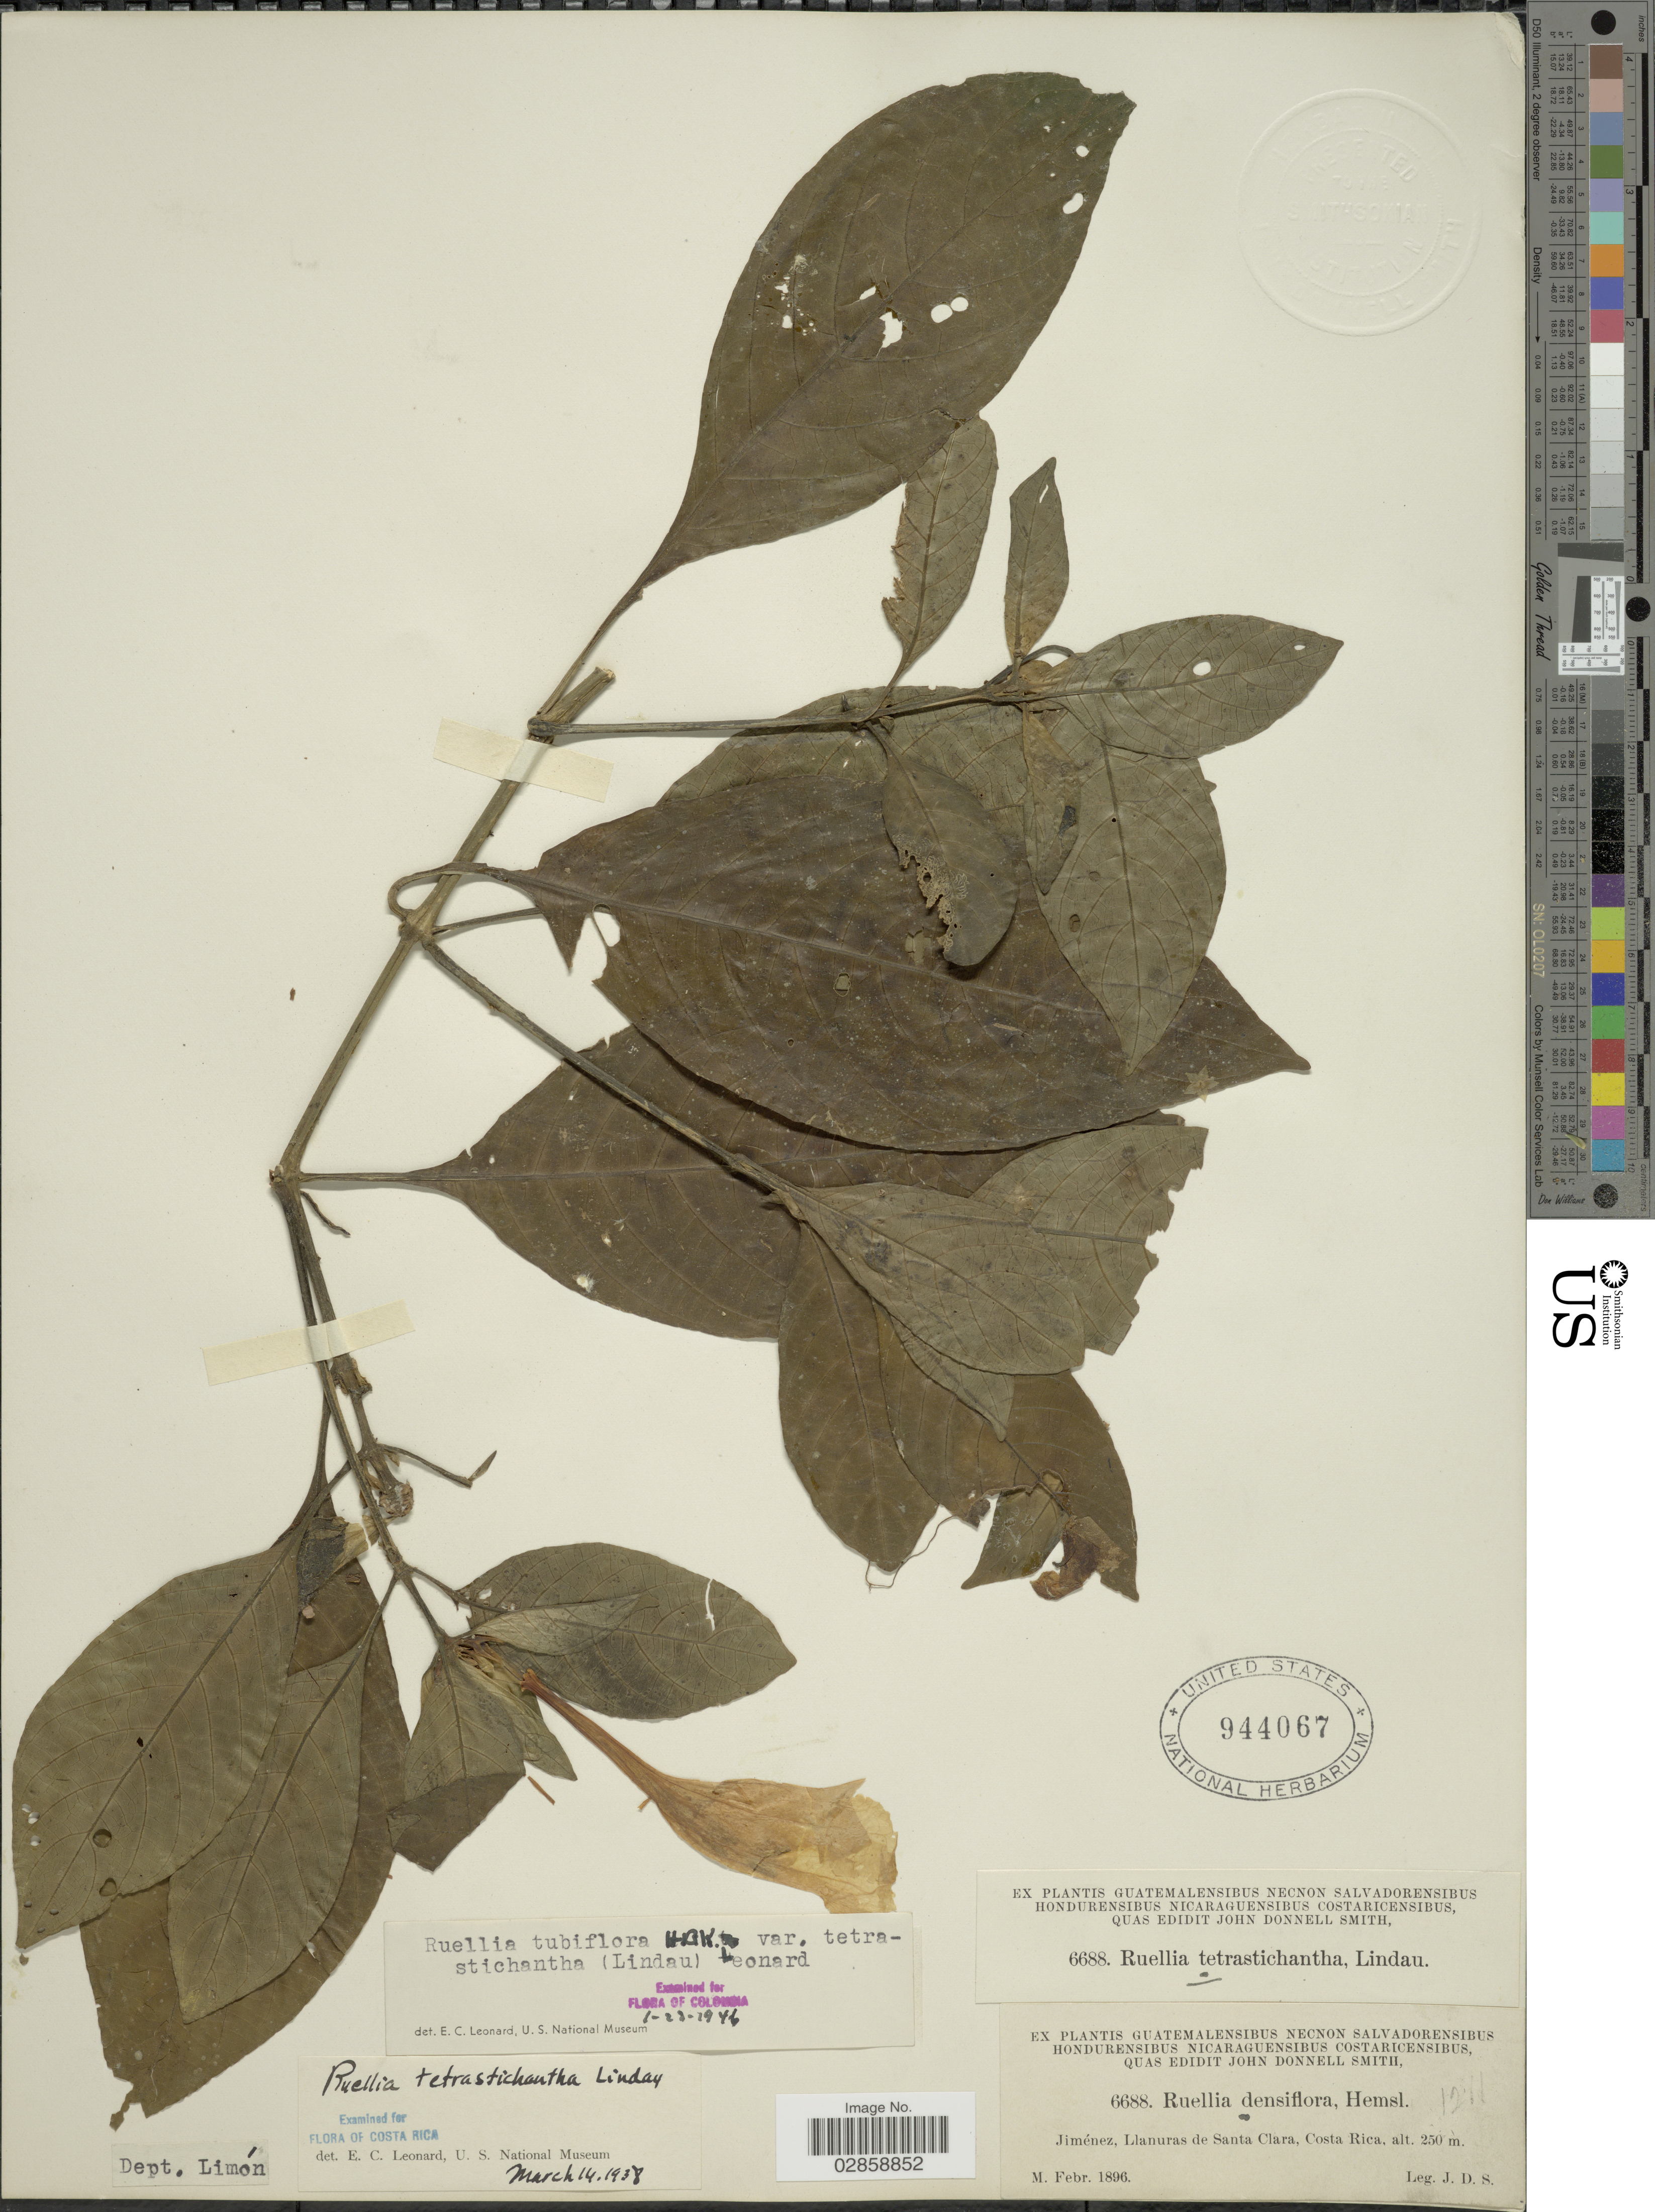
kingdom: Plantae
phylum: Tracheophyta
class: Magnoliopsida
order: Lamiales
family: Acanthaceae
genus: Ruellia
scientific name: Ruellia tubiflora var. tetrastichantha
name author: Kunth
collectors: J. Donnell Smith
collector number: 6688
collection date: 1896-02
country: Costa Rica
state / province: Limón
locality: Dept. Limón. Jiménez. Llanuras de Santa Clara.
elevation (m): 250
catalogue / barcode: US 944067